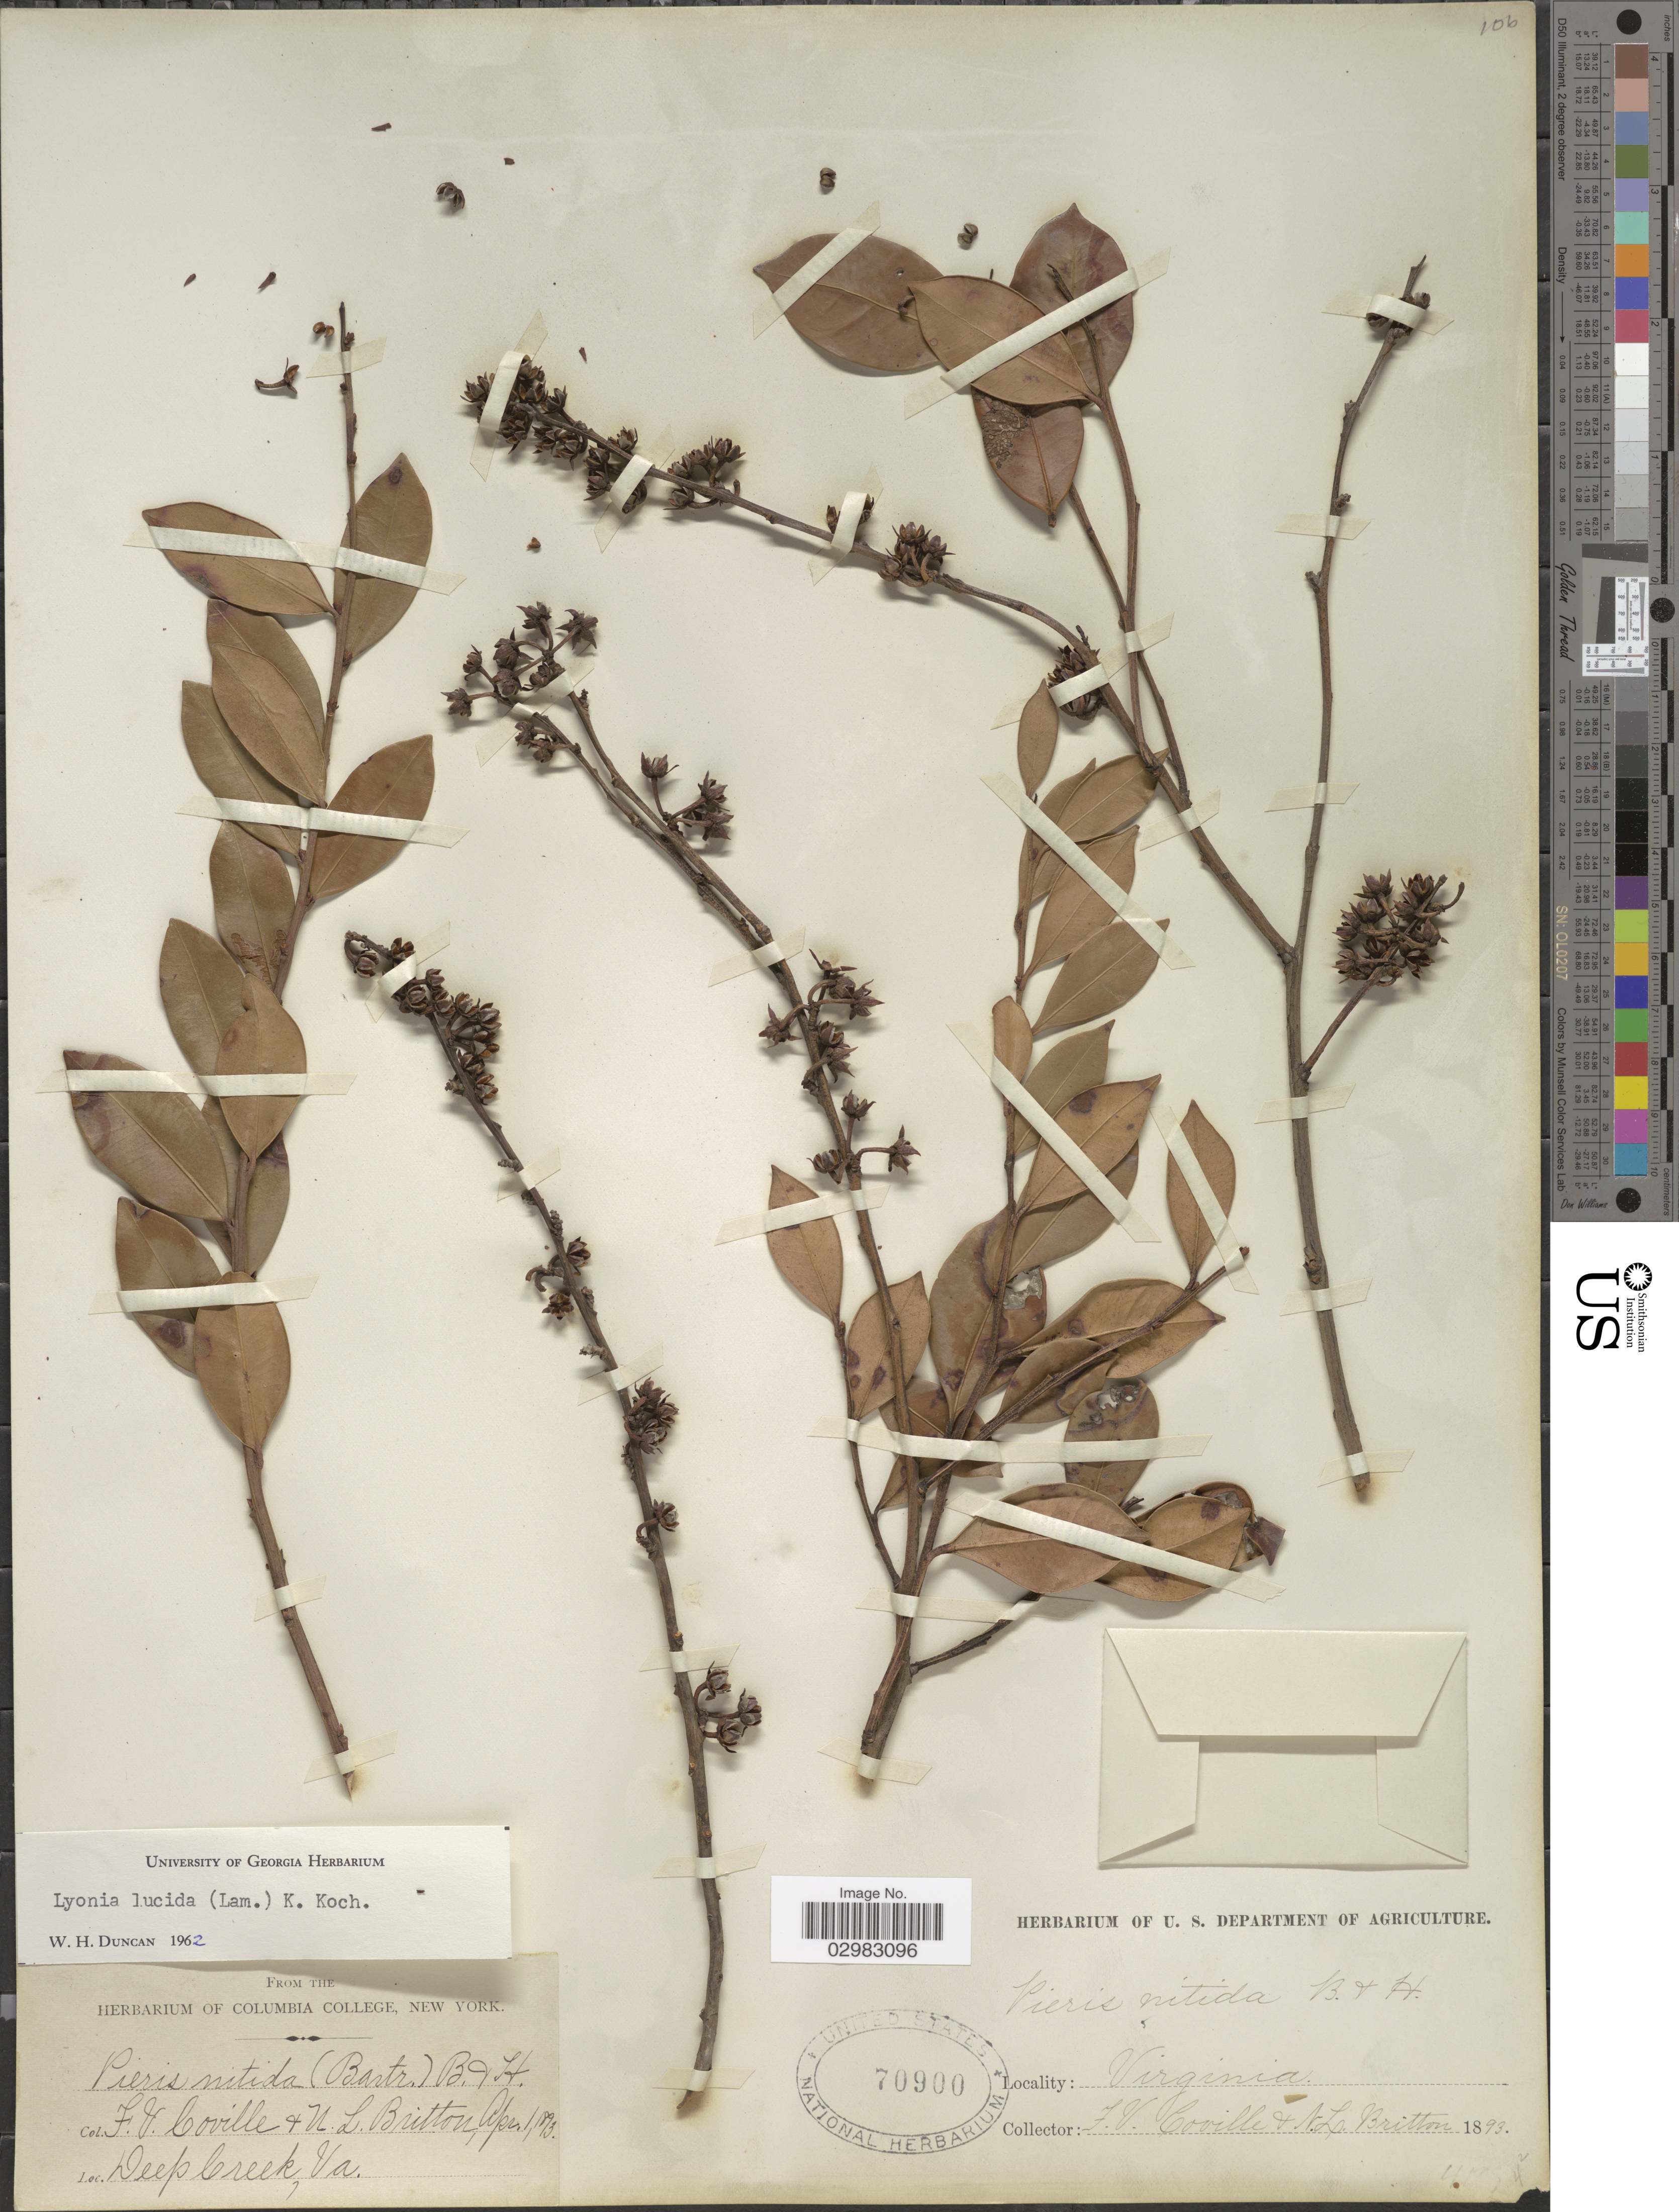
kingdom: Plantae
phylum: Tracheophyta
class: Magnoliopsida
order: Ericales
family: Ericaceae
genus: Lyonia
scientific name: Lyonia lucida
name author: K. Koch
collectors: F. V. Coville & N. Briton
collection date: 1893-04-01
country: United States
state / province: Virginia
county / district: City of Norfolk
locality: Deep Creek, Va.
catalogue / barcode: US 70900